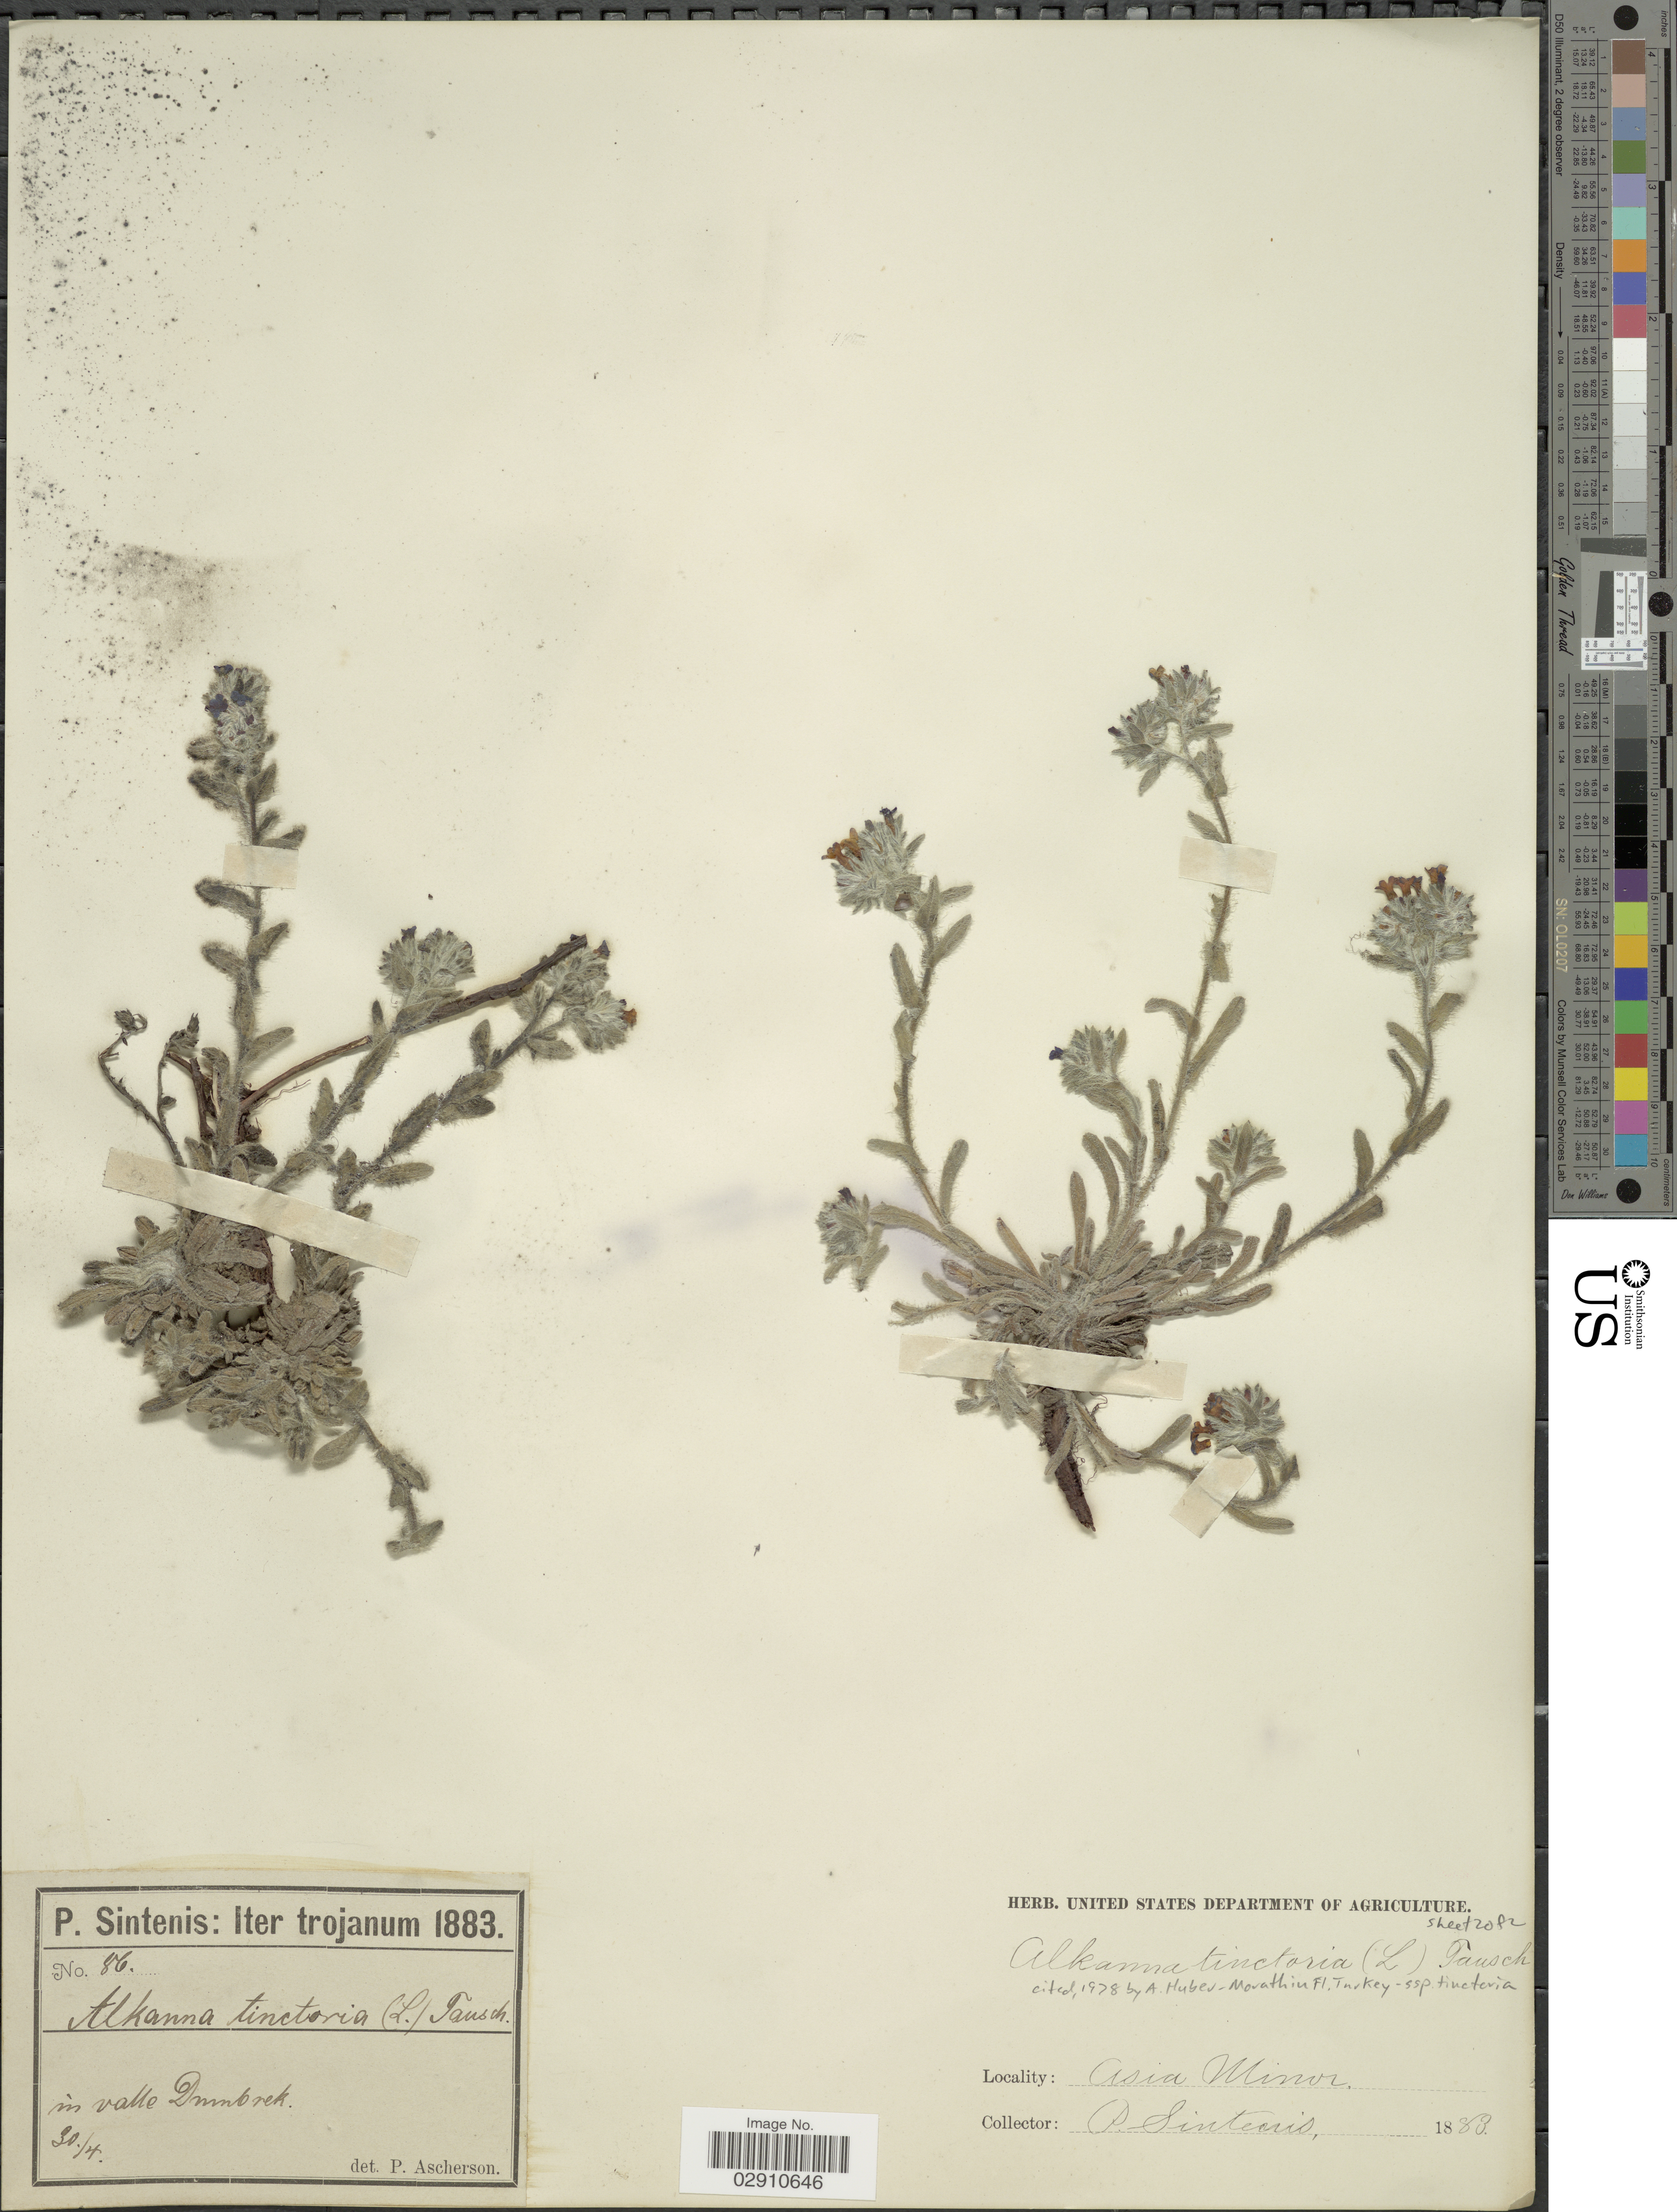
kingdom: Plantae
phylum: Tracheophyta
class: Magnoliopsida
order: Boraginales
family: Boraginaceae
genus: Alkanna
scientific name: Alkanna tinctoria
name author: (L.) Tausch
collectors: P. Sintenis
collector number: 86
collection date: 1883-04-30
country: Turkey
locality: Iter trojanum. In valle Dumbrek.